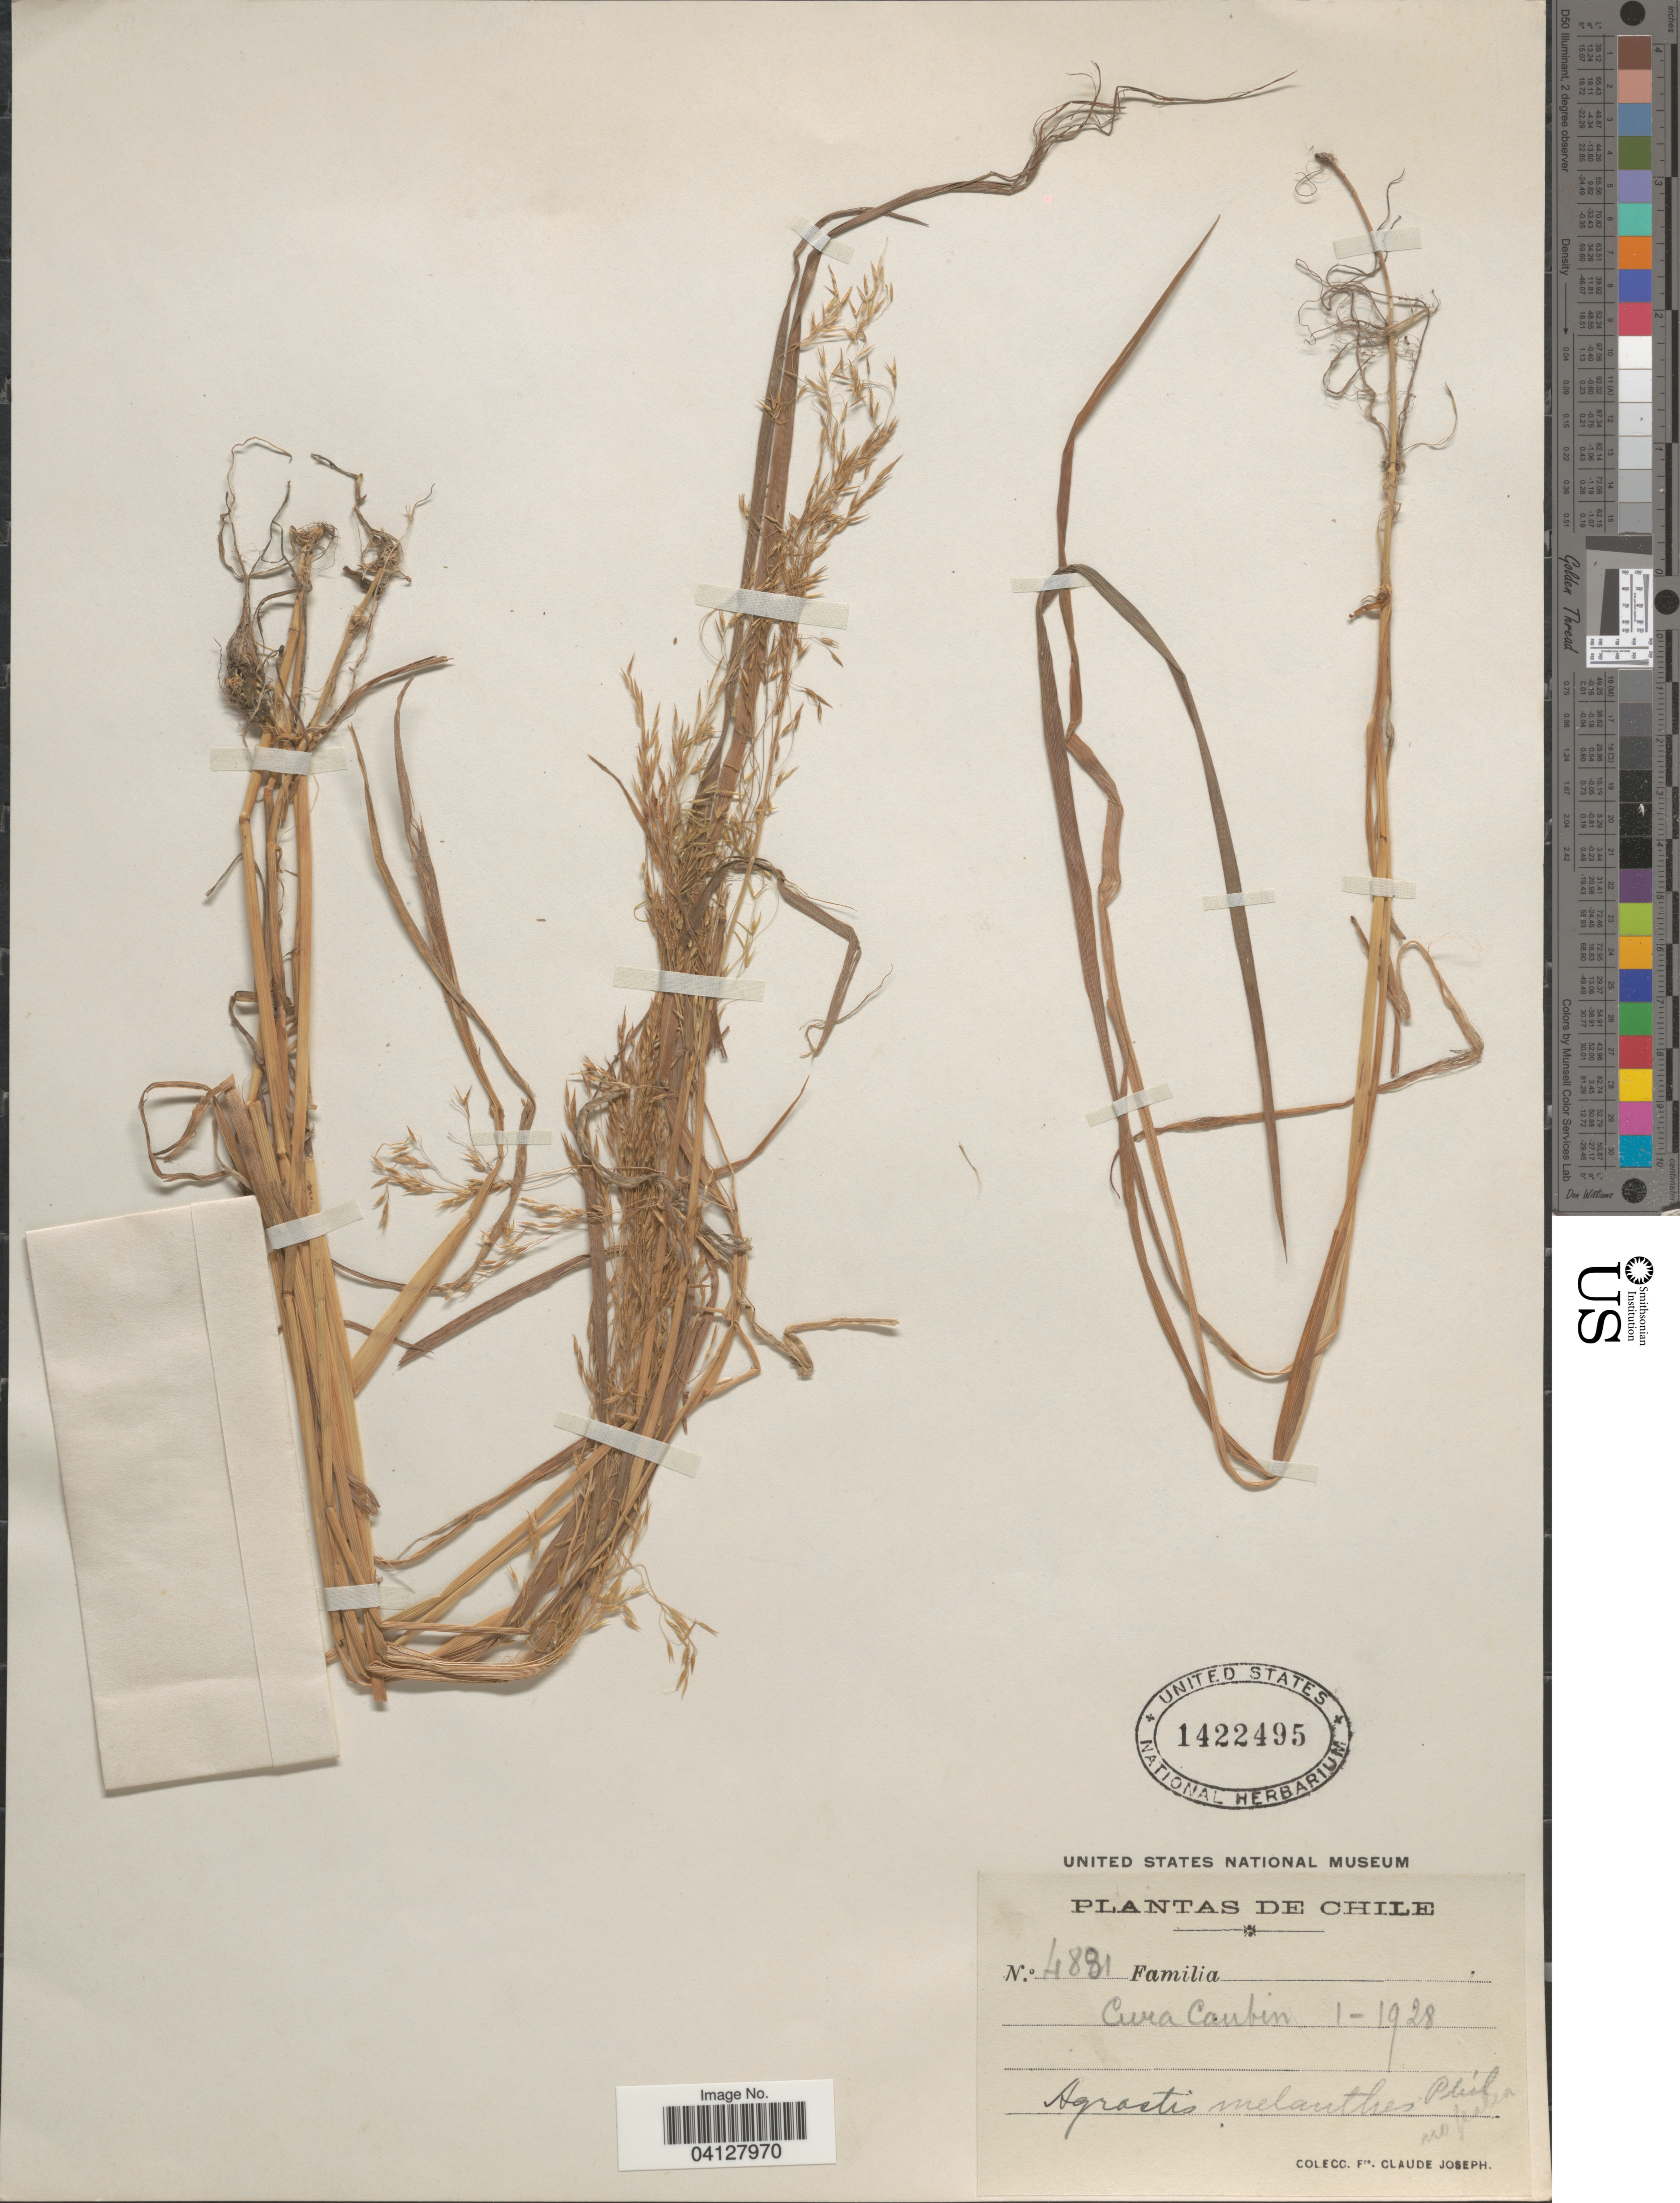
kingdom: Plantae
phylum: Tracheophyta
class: Liliopsida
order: Poales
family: Poaceae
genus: Agrostis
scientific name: Agrostis melanthes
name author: Phil.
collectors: Bro. Claude-Joseph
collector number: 4881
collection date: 1928-01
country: Chile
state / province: Araucanía (IX)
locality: Cura Cautin.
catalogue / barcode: US 1422495